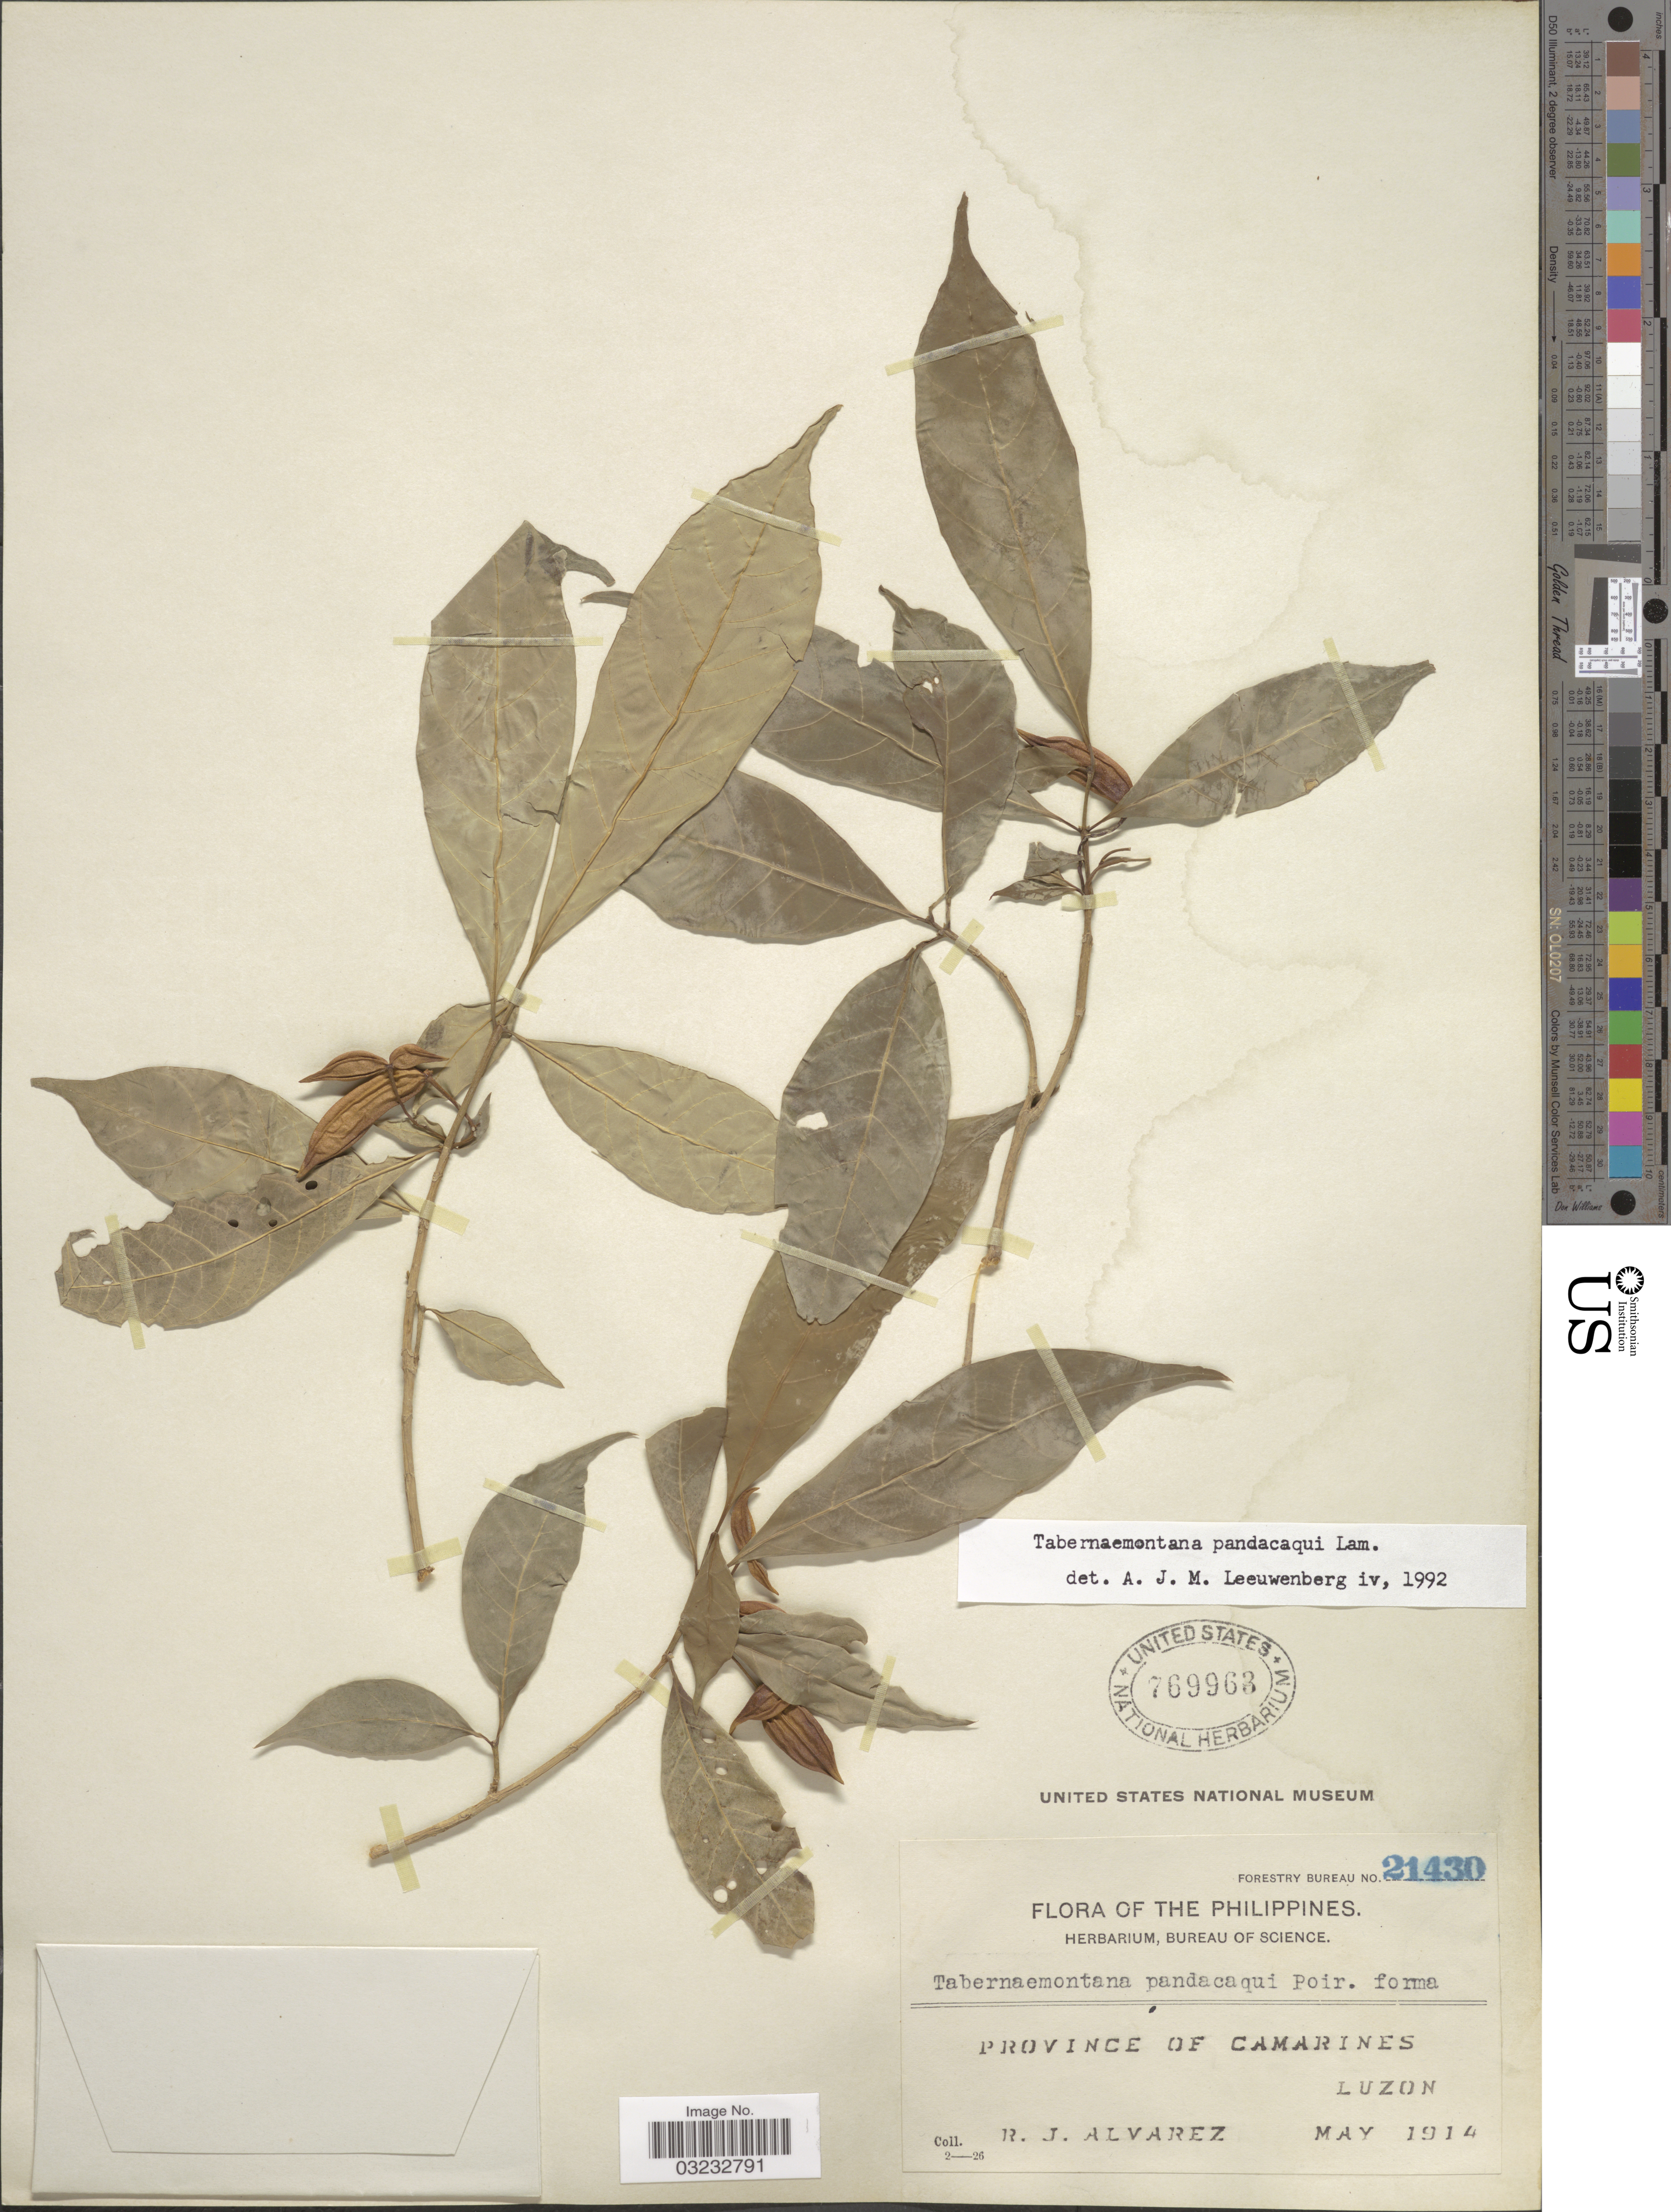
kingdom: Plantae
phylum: Tracheophyta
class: Magnoliopsida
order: Gentianales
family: Apocynaceae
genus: Tabernaemontana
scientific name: Tabernaemontana pandacaqui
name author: Poir.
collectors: R. Alvarez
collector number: Forestry Bureau 21430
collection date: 1914-05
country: Philippines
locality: Province of Camarines. Luzon.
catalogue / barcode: US 769963